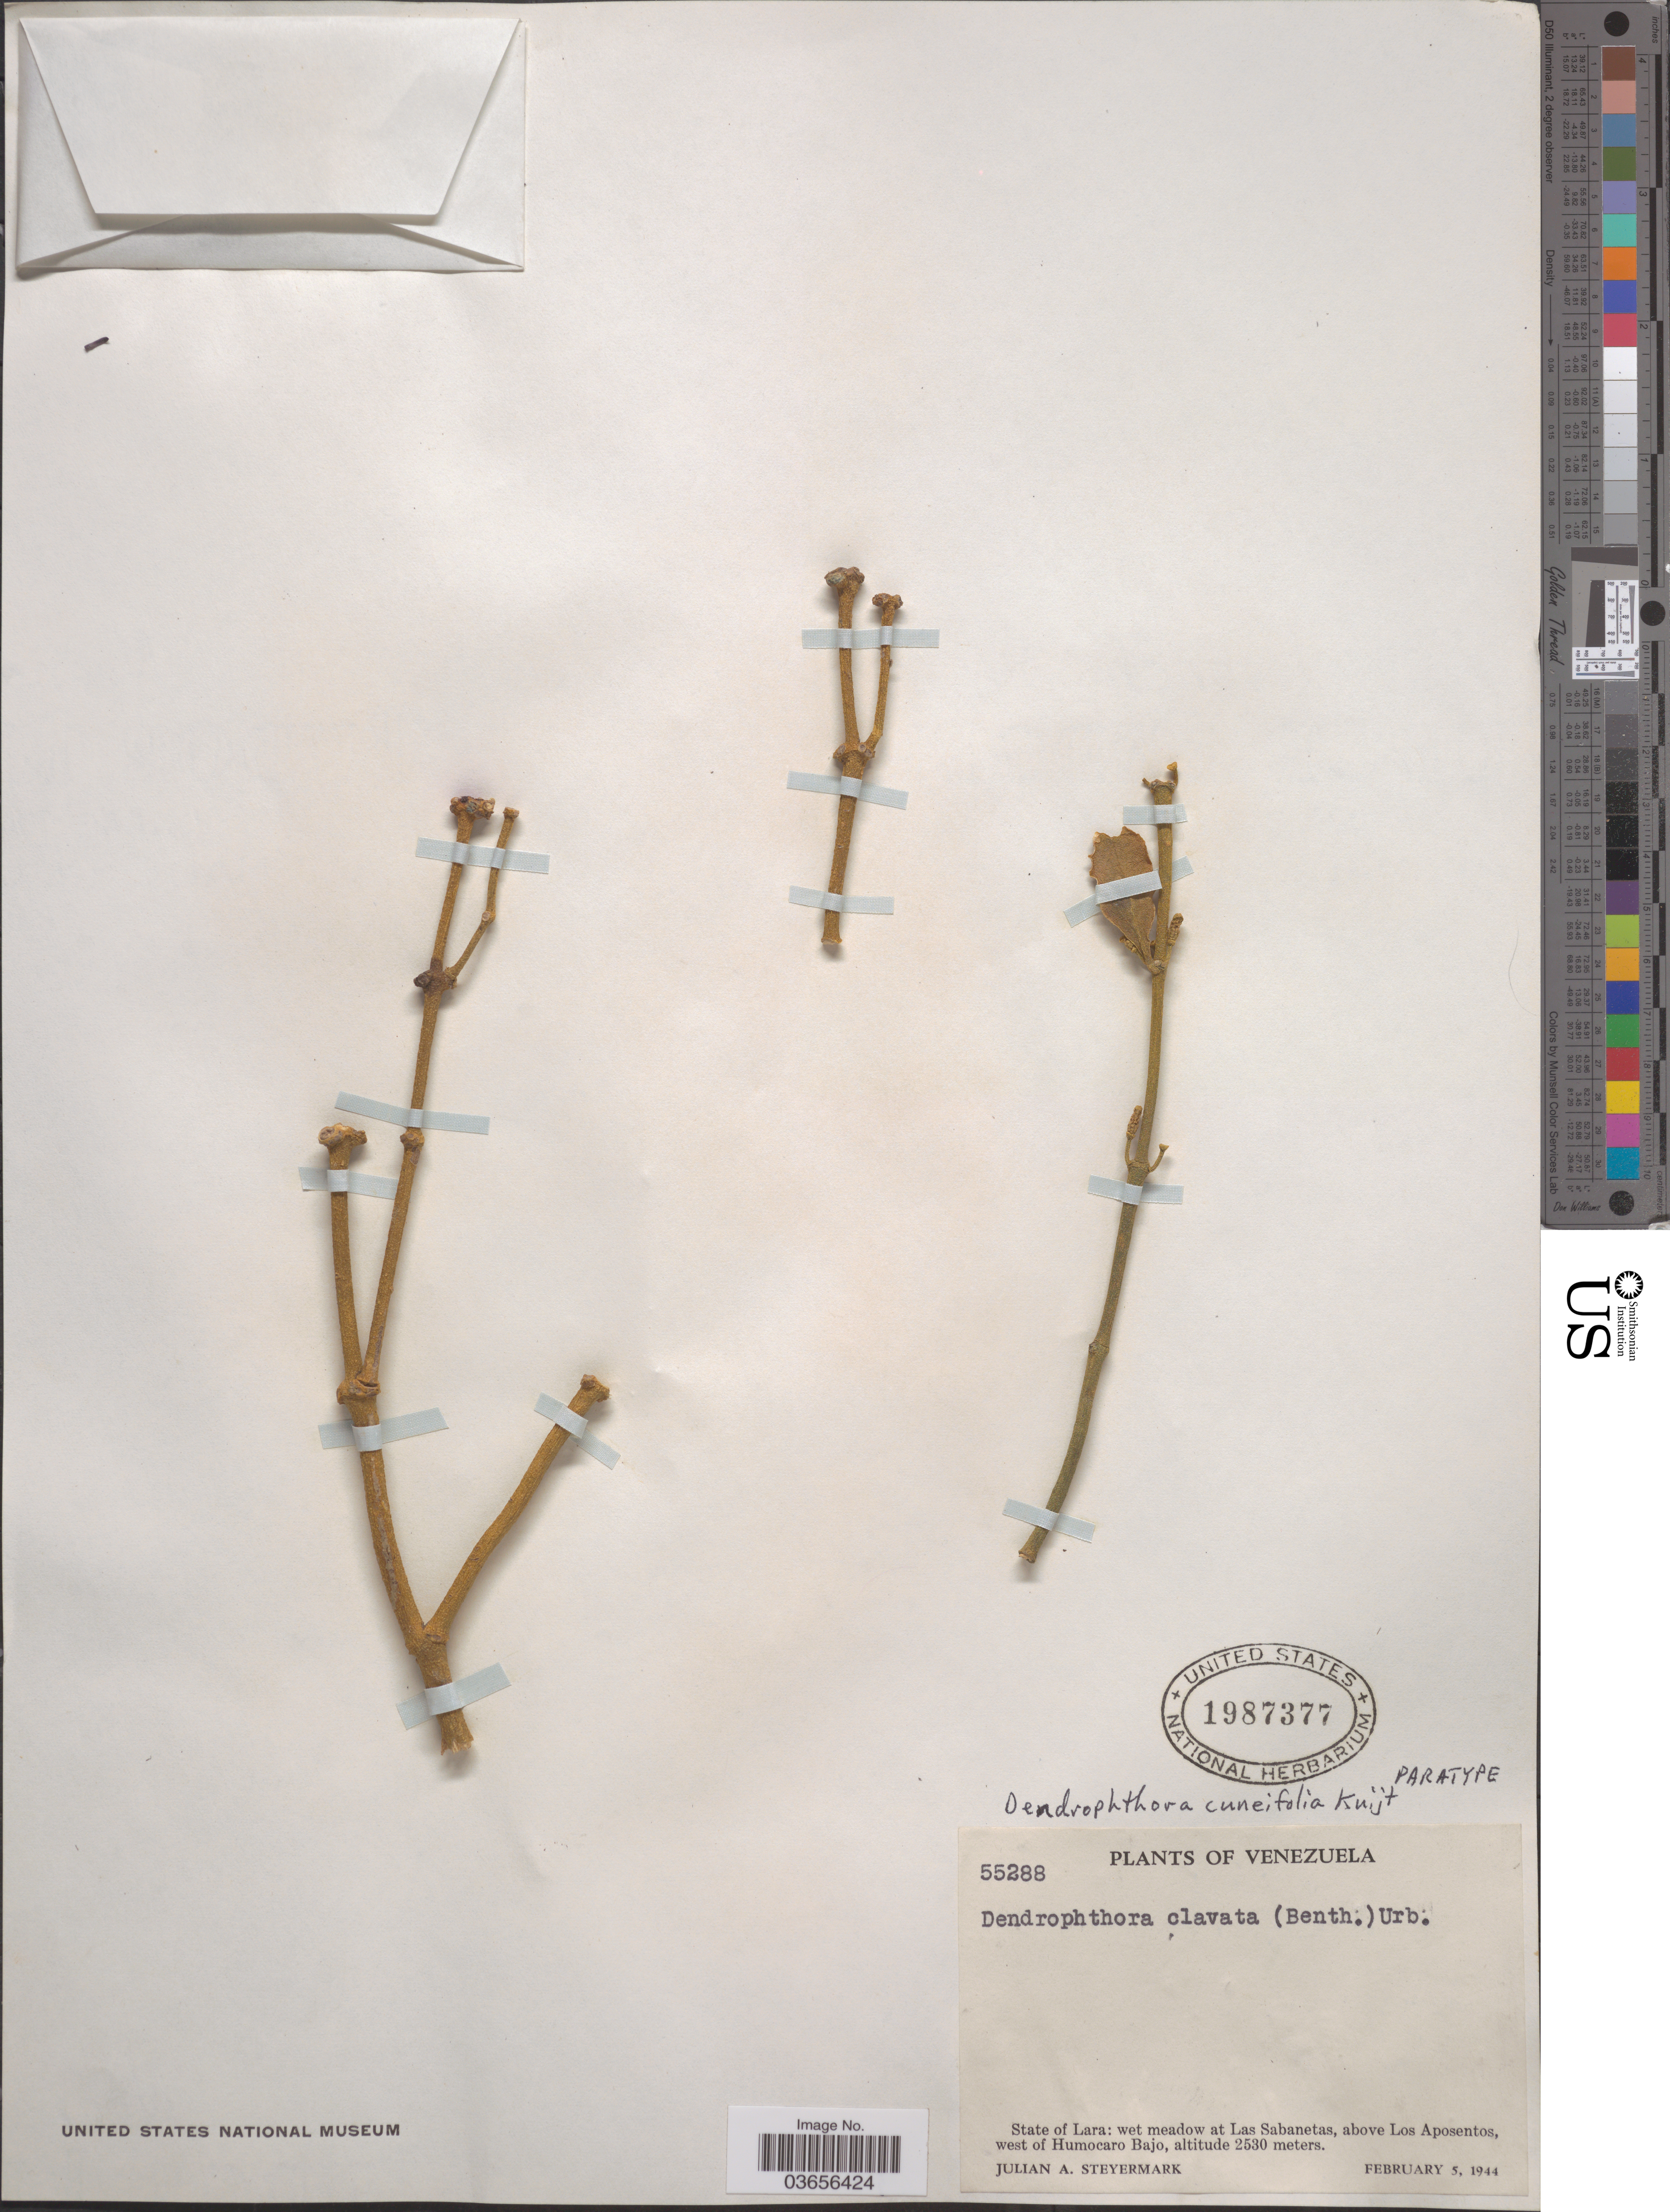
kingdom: Plantae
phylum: Tracheophyta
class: Magnoliopsida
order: Santalales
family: Viscaceae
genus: Dendrophthora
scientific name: Dendrophthora cuneifolia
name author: Kuijt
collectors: J. Steyermark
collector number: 55288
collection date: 1944-02-05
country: Venezuela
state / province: Lara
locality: Wet meadow at Las sabanetas, above Los Aposentos, west of Humocaro Bajo.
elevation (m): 2530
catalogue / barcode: US 1987377